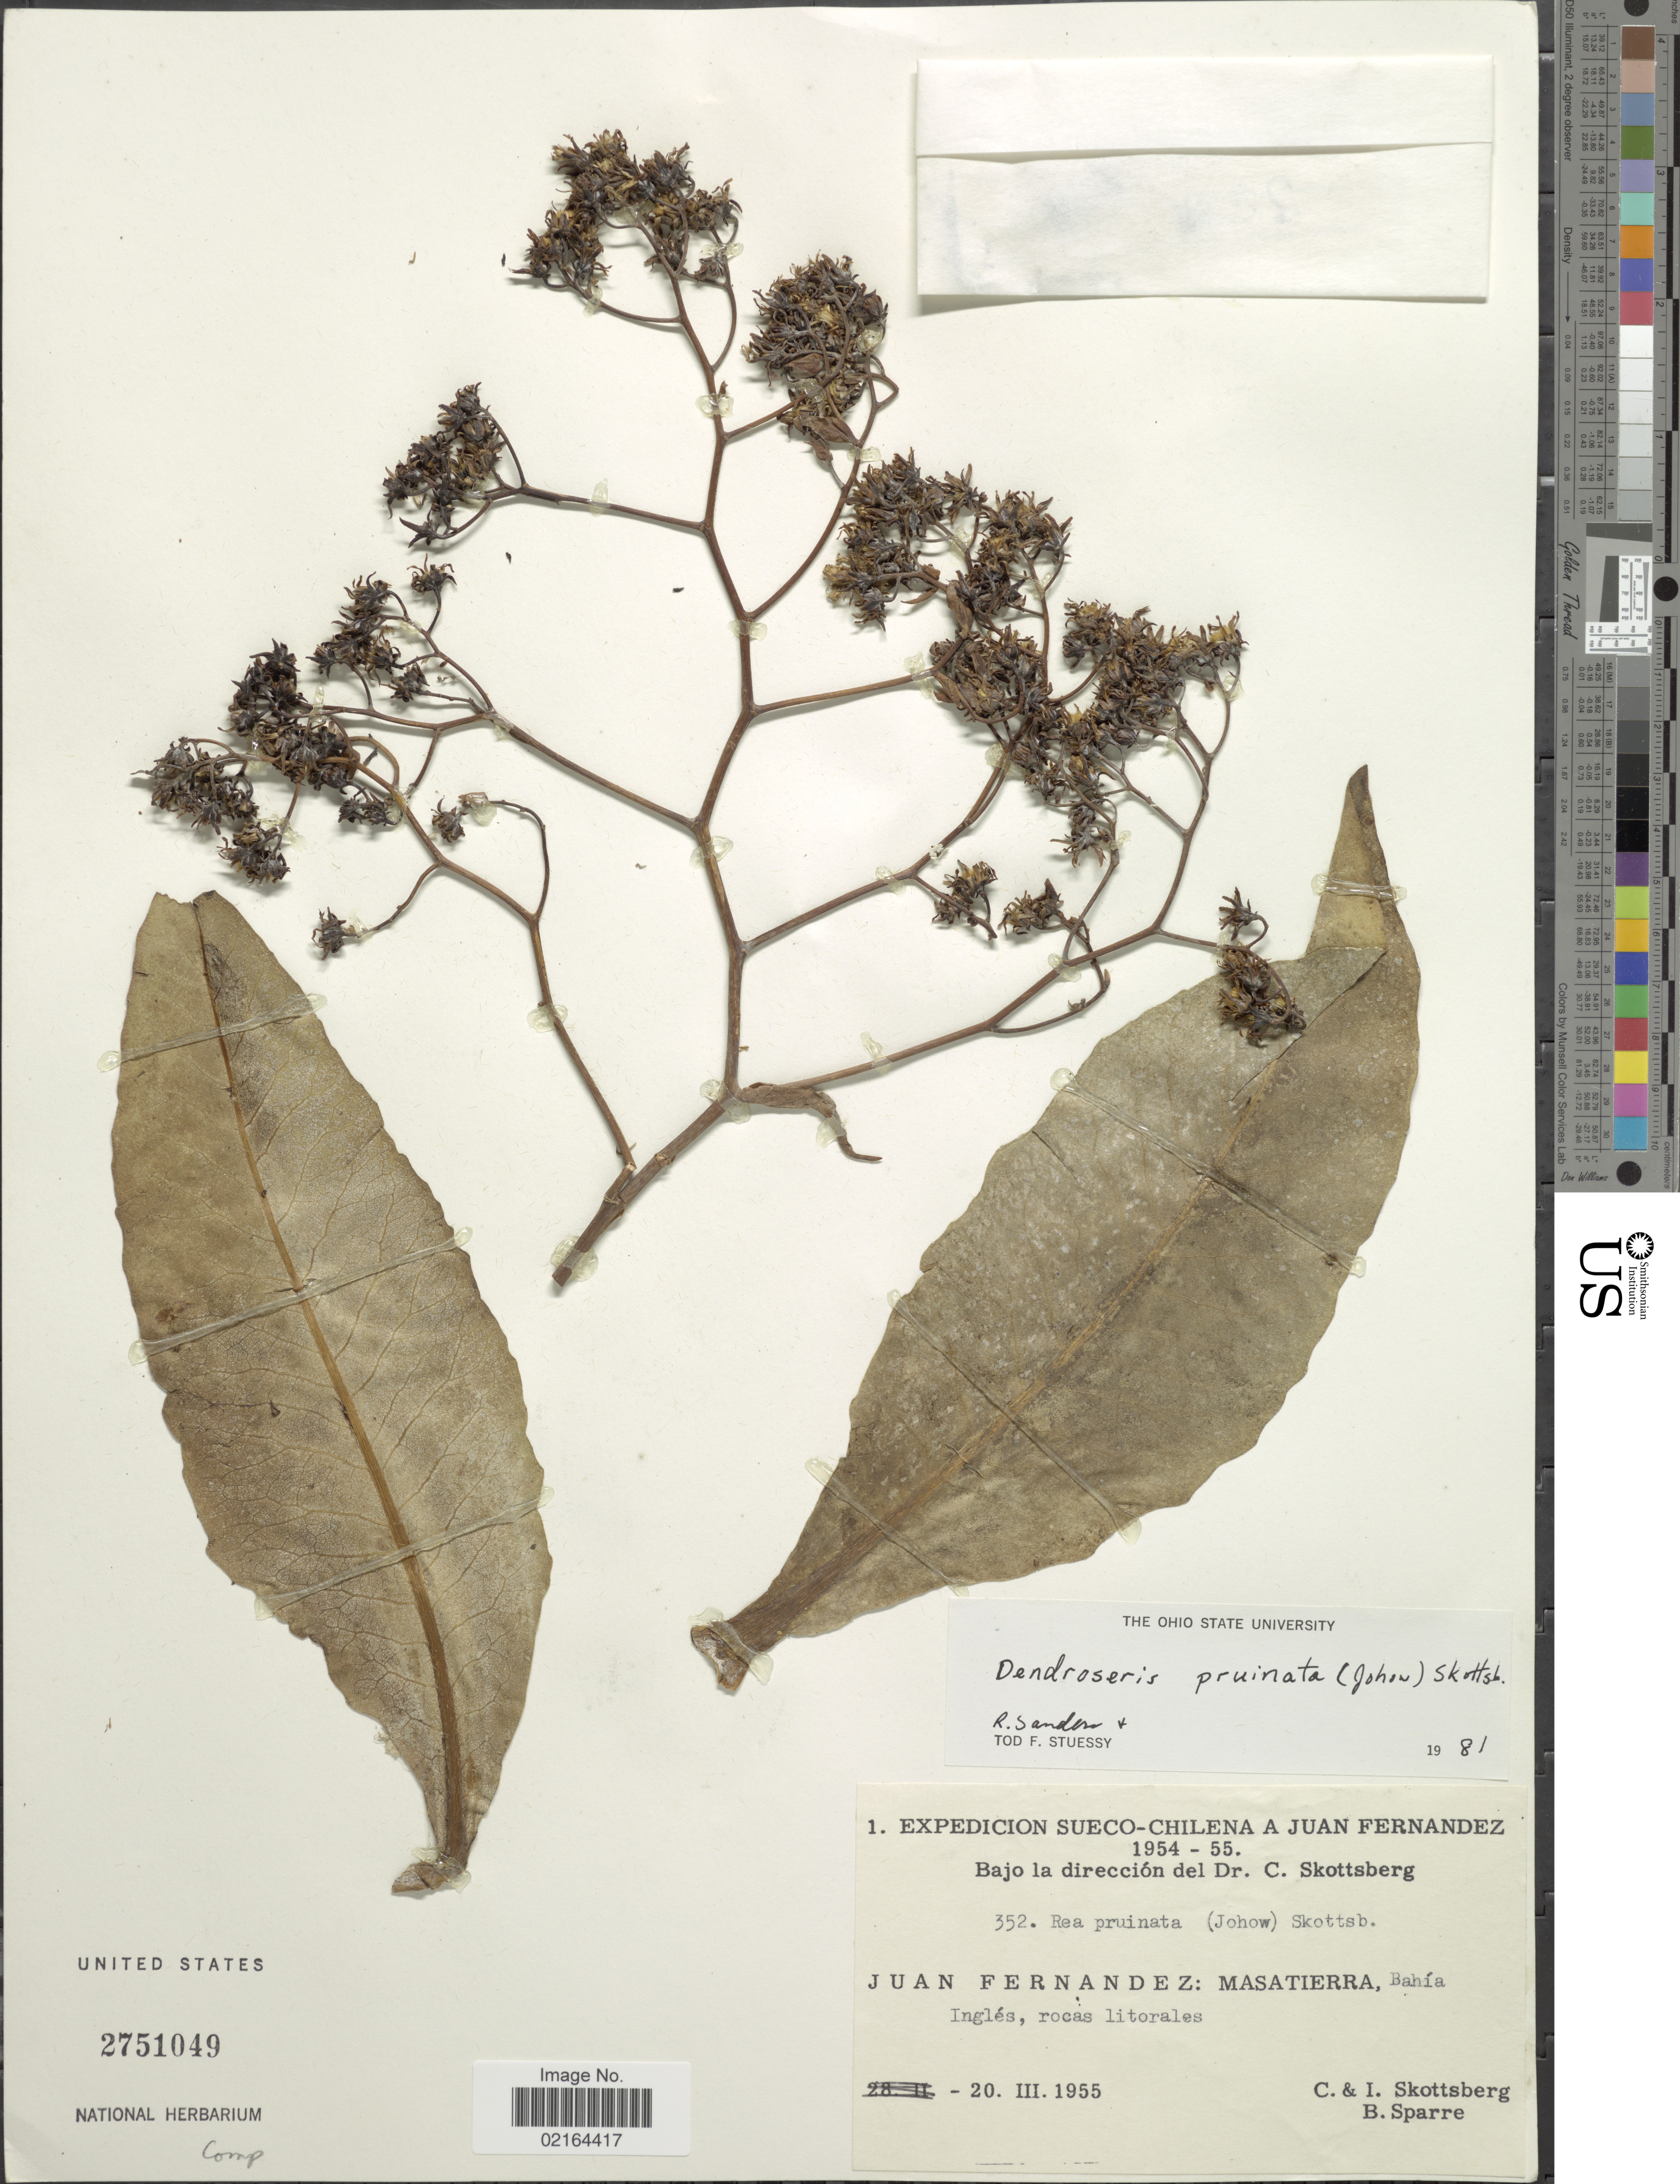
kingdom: Plantae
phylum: Tracheophyta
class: Magnoliopsida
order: Asterales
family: Asteraceae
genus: Sonchus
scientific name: Sonchus pruinatus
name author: (Johow) S.C. Kim & Mejías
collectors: C. Skottsberg & B. Sparre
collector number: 352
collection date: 1955-03-20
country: Chile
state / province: Valparaíso (V)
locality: Juan Fernandez: Masatierra, Bahia Ingles, rocas litorales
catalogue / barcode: US 2751049